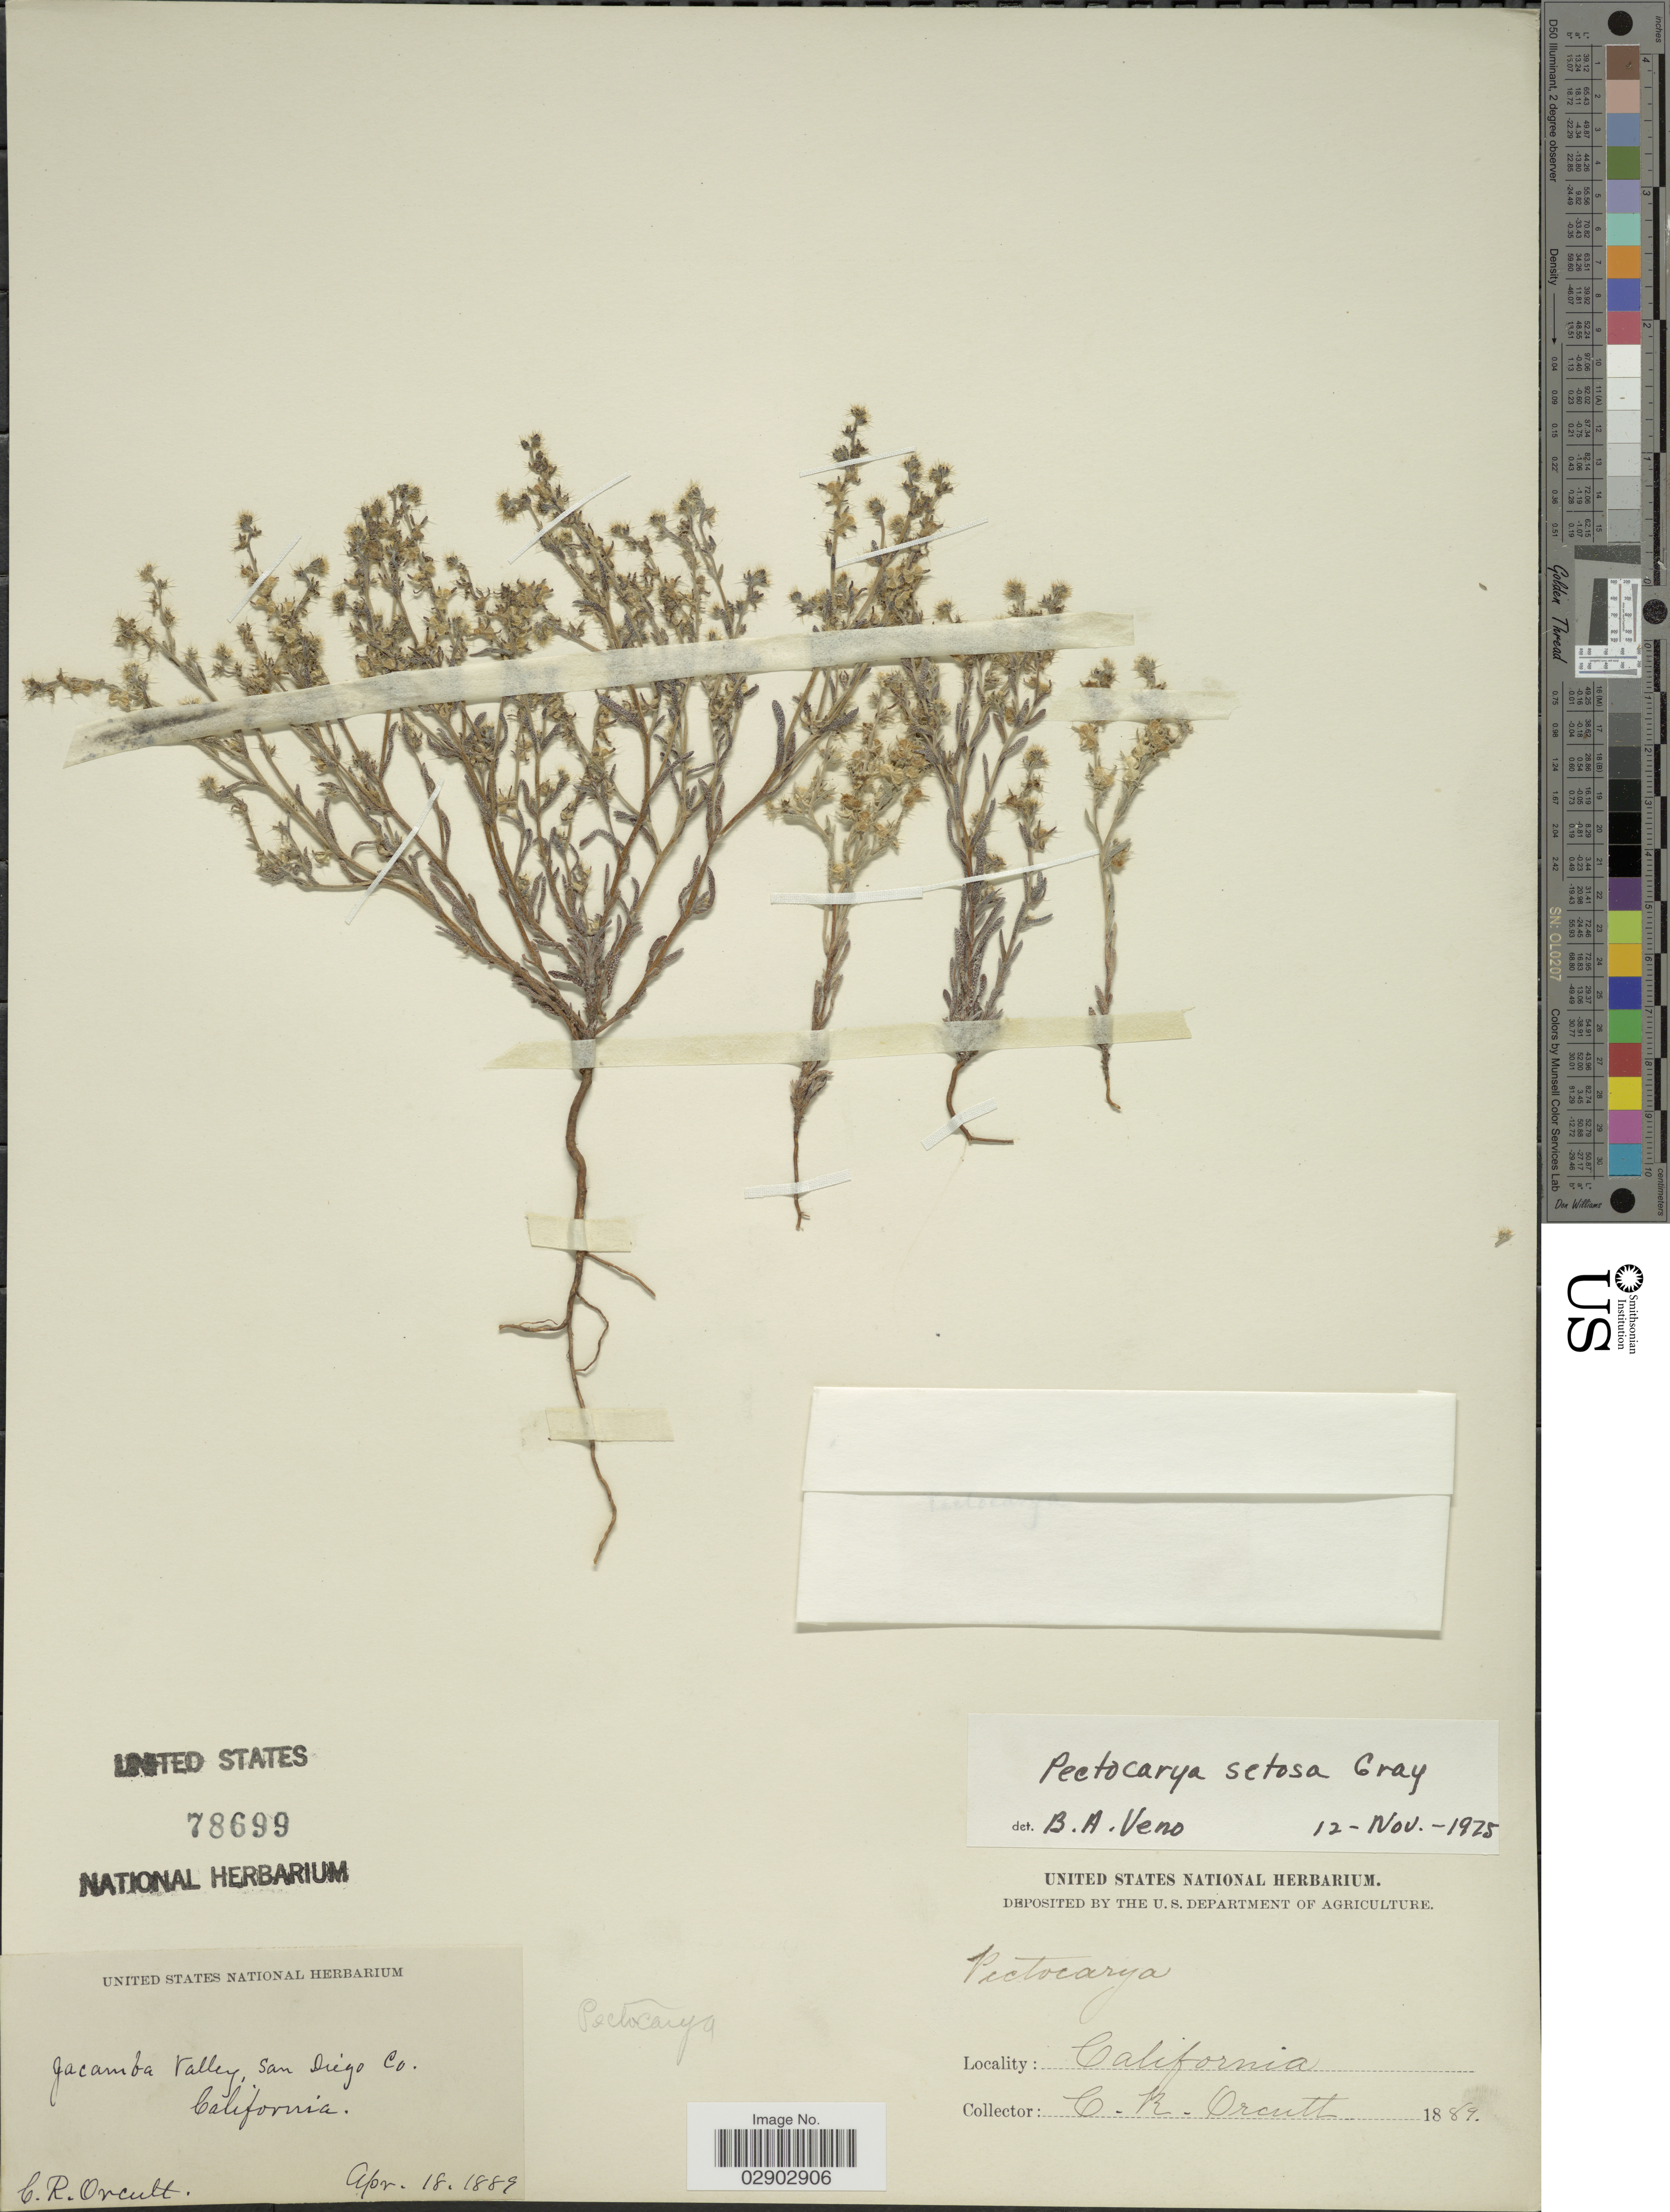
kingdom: Plantae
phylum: Tracheophyta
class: Magnoliopsida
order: Boraginales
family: Boraginaceae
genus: Pectocarya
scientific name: Pectocarya setosa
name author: A. Gray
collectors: C. R. Orcutt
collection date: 1889-04-18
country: United States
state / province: California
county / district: San Diego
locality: Jacamba Valley, San Diego Co.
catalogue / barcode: US 78699